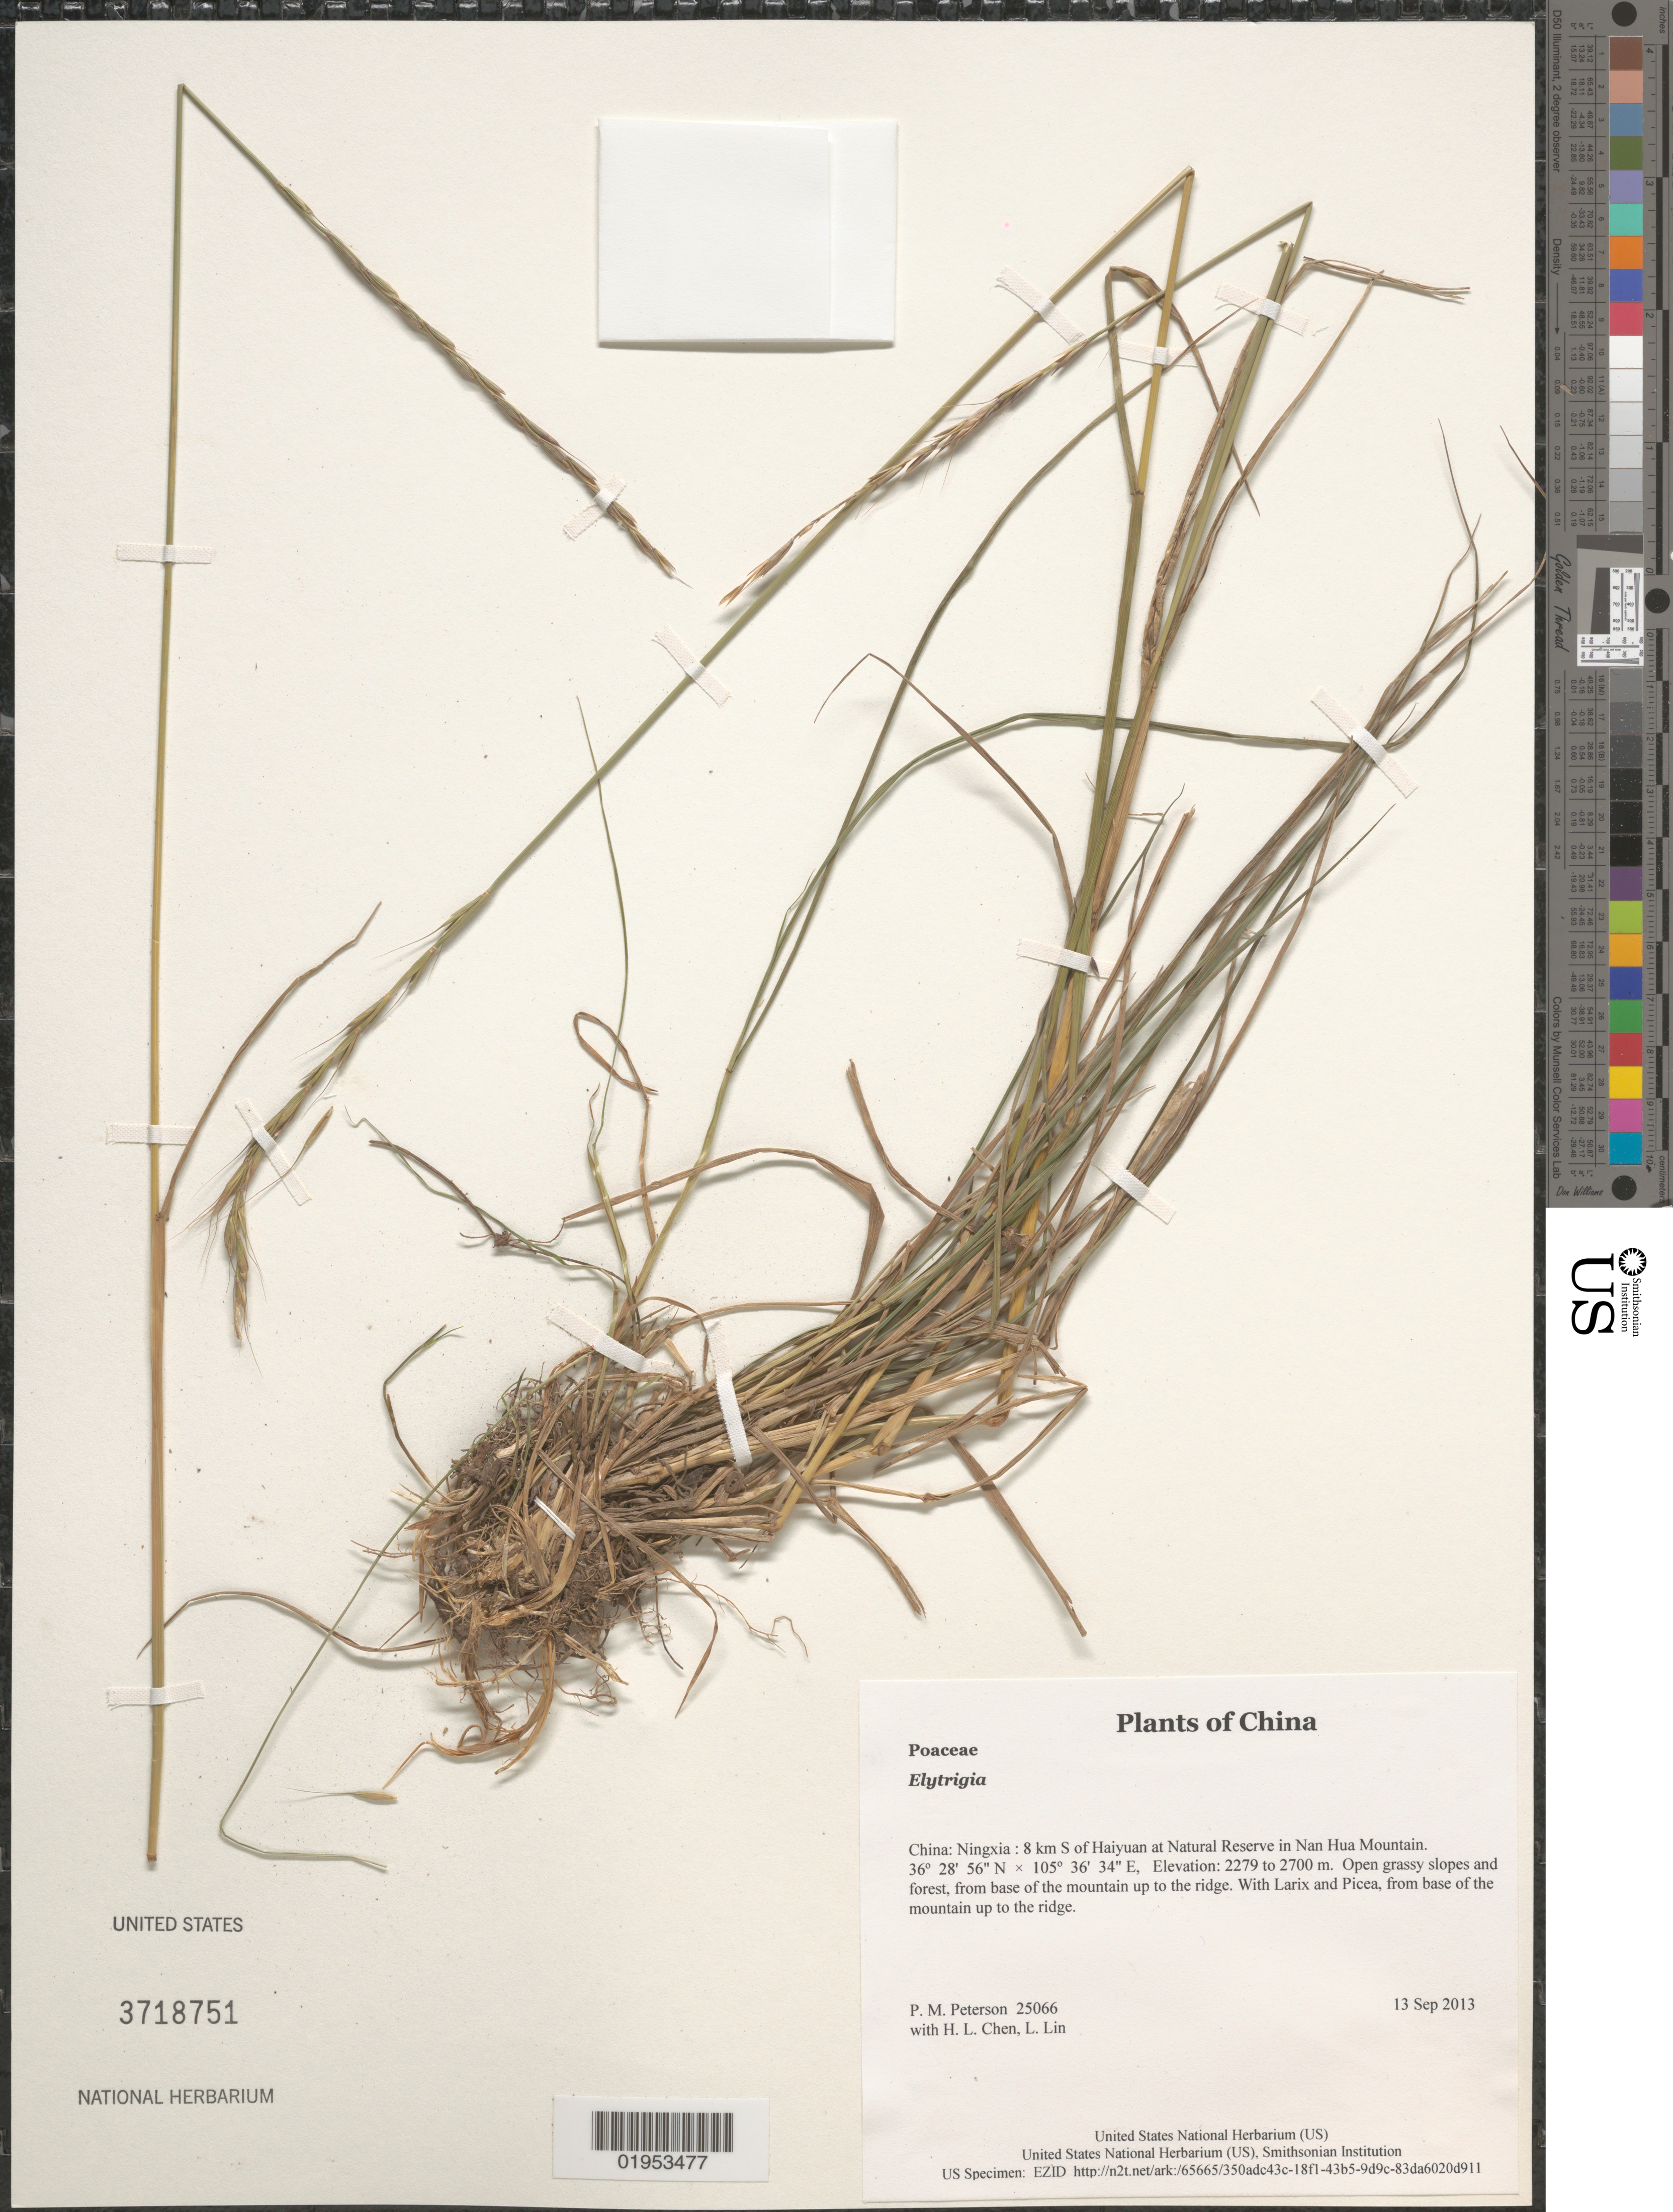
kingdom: Plantae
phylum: Tracheophyta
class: Liliopsida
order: Poales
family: Poaceae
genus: Elytrigia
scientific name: Elytrigia sp.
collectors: P. M. Peterson, H. L. Chen & L. Lin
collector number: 25066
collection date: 2013-09-13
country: China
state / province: Ningxia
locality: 8 km S of Haiyuan at Natural Reserve in Nan Hua Mountain.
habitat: Open grassy slopes and forest, from base of the mountain up to the ridge.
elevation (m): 2279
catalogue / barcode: US 3718751